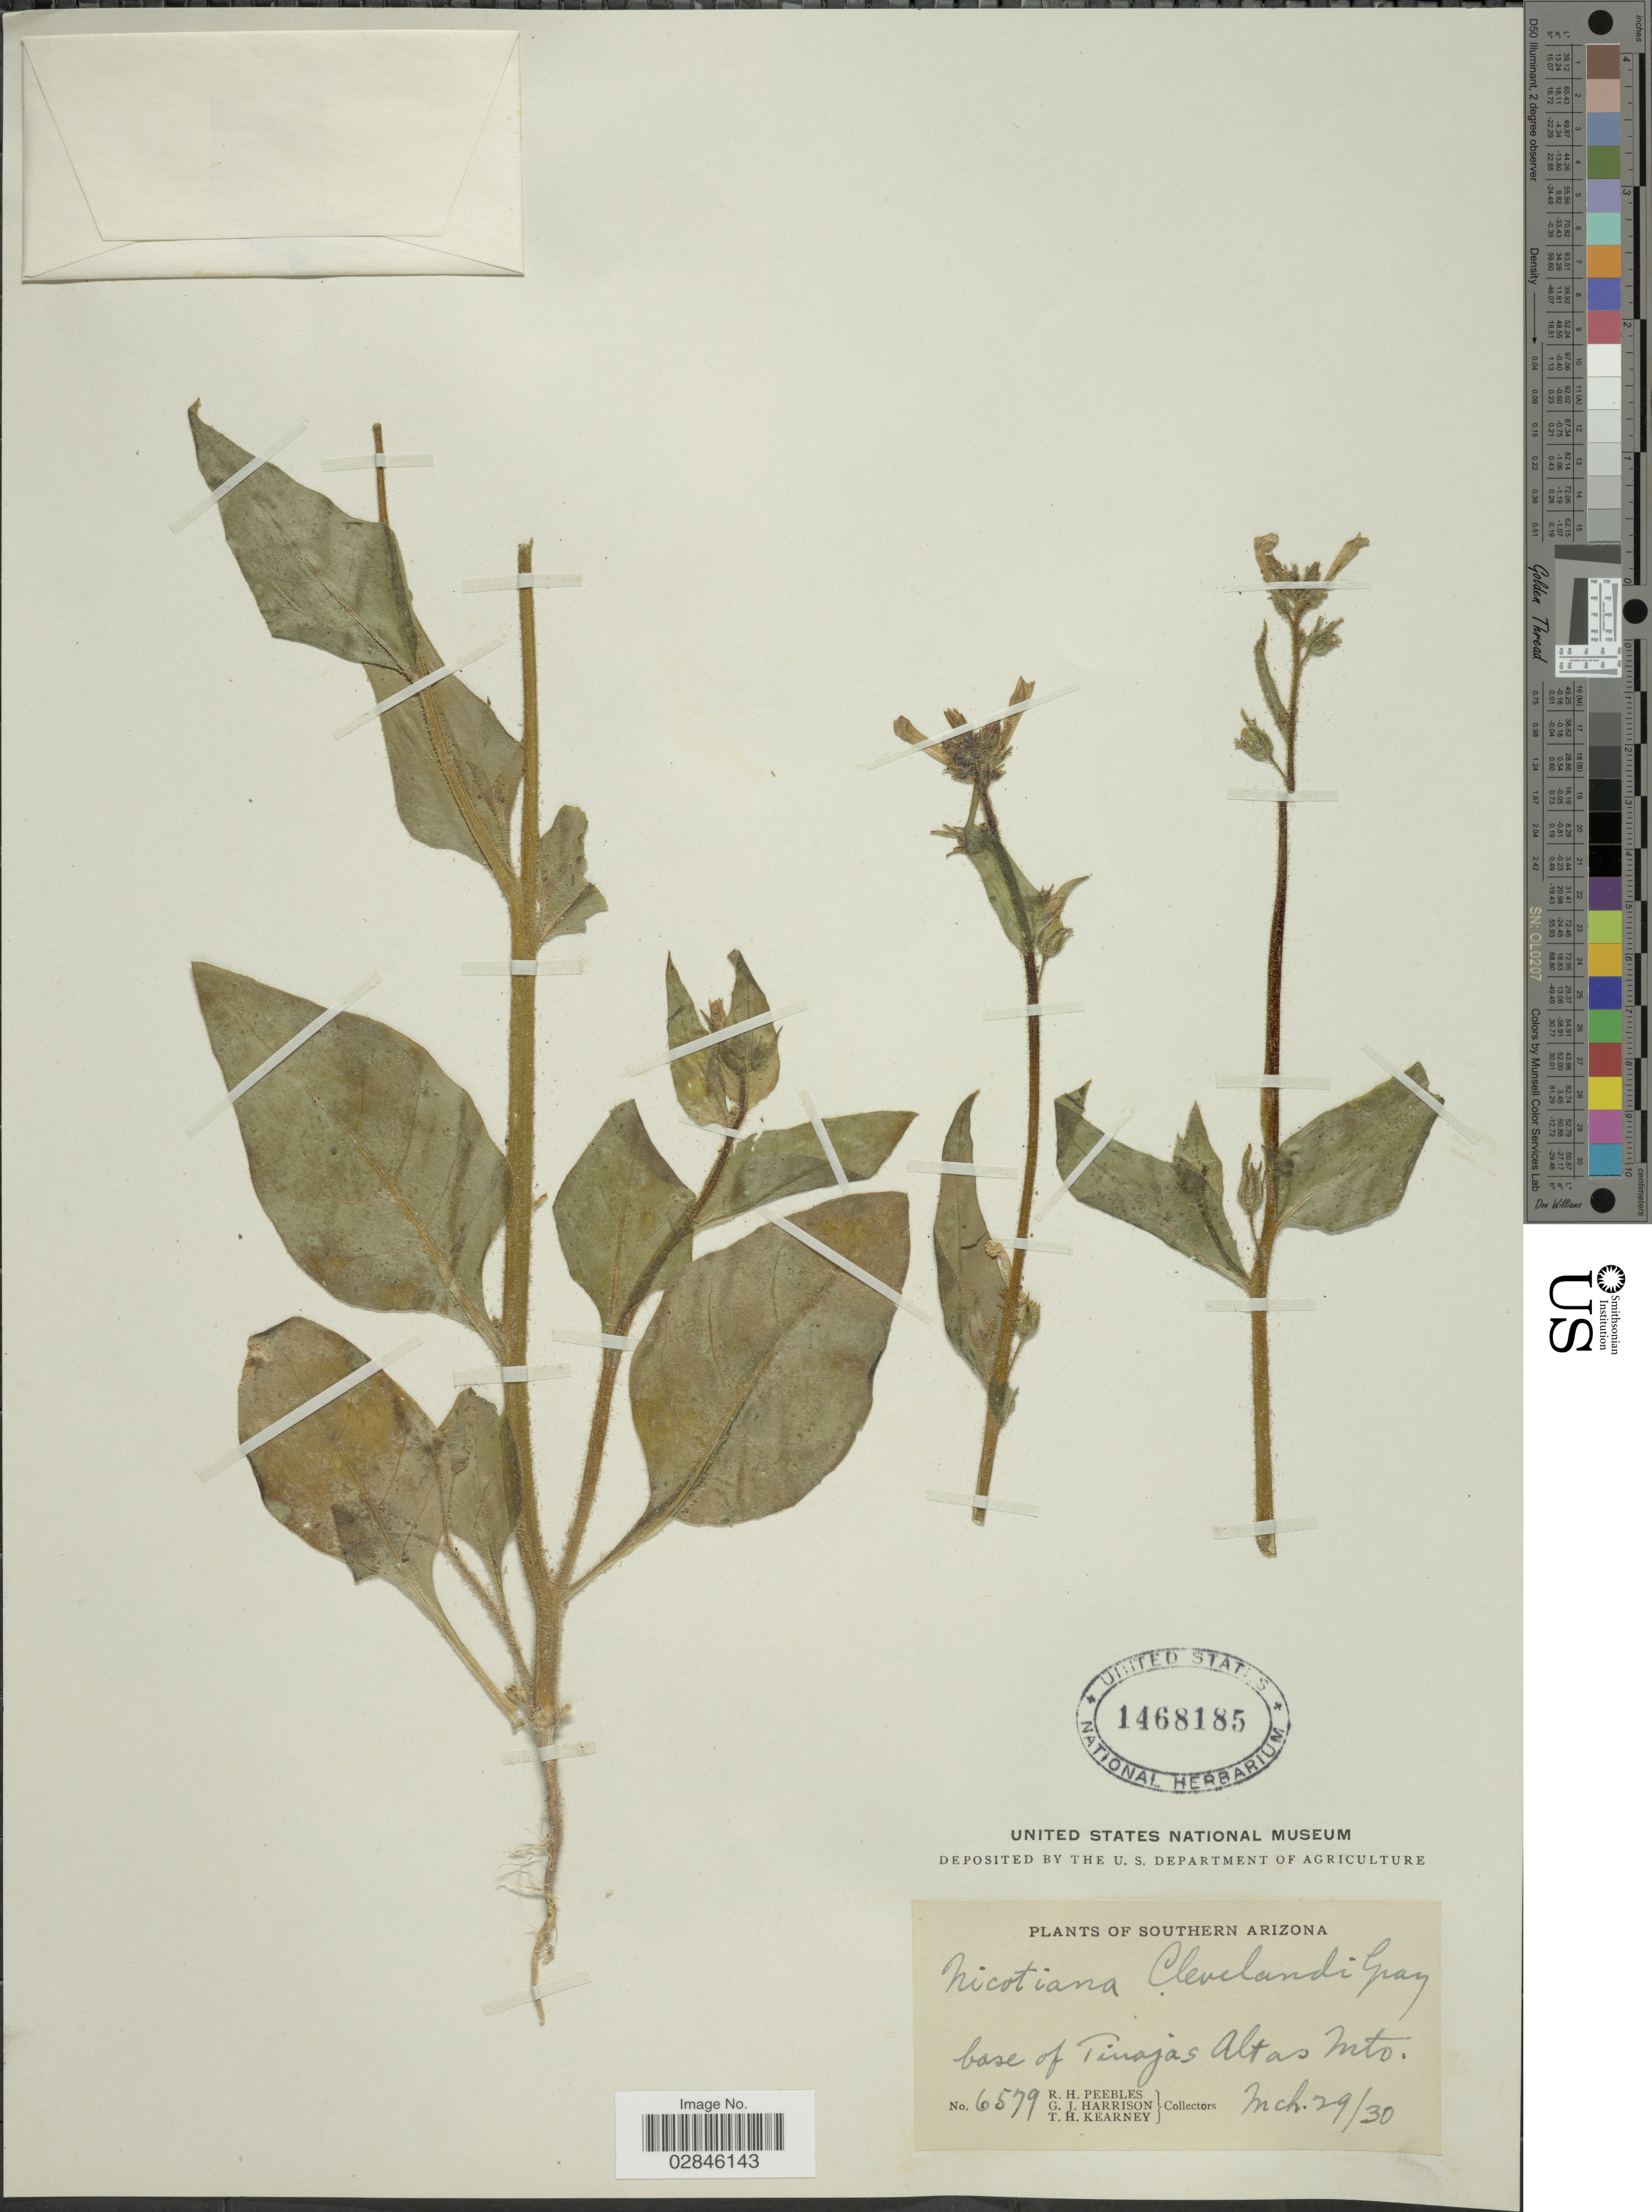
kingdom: Plantae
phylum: Tracheophyta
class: Magnoliopsida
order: Solanales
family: Solanaceae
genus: Nicotiana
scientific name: Nicotiana clevelandii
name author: A. Gray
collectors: R. H. Peebles, G. J. Harrison & T. H. Kearney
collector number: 6579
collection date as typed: Transcribed d/m/y: 29/3/30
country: United States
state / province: Arizona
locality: Southern Arizona. Base of Tinajas Altas Mts.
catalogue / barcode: US 1468185